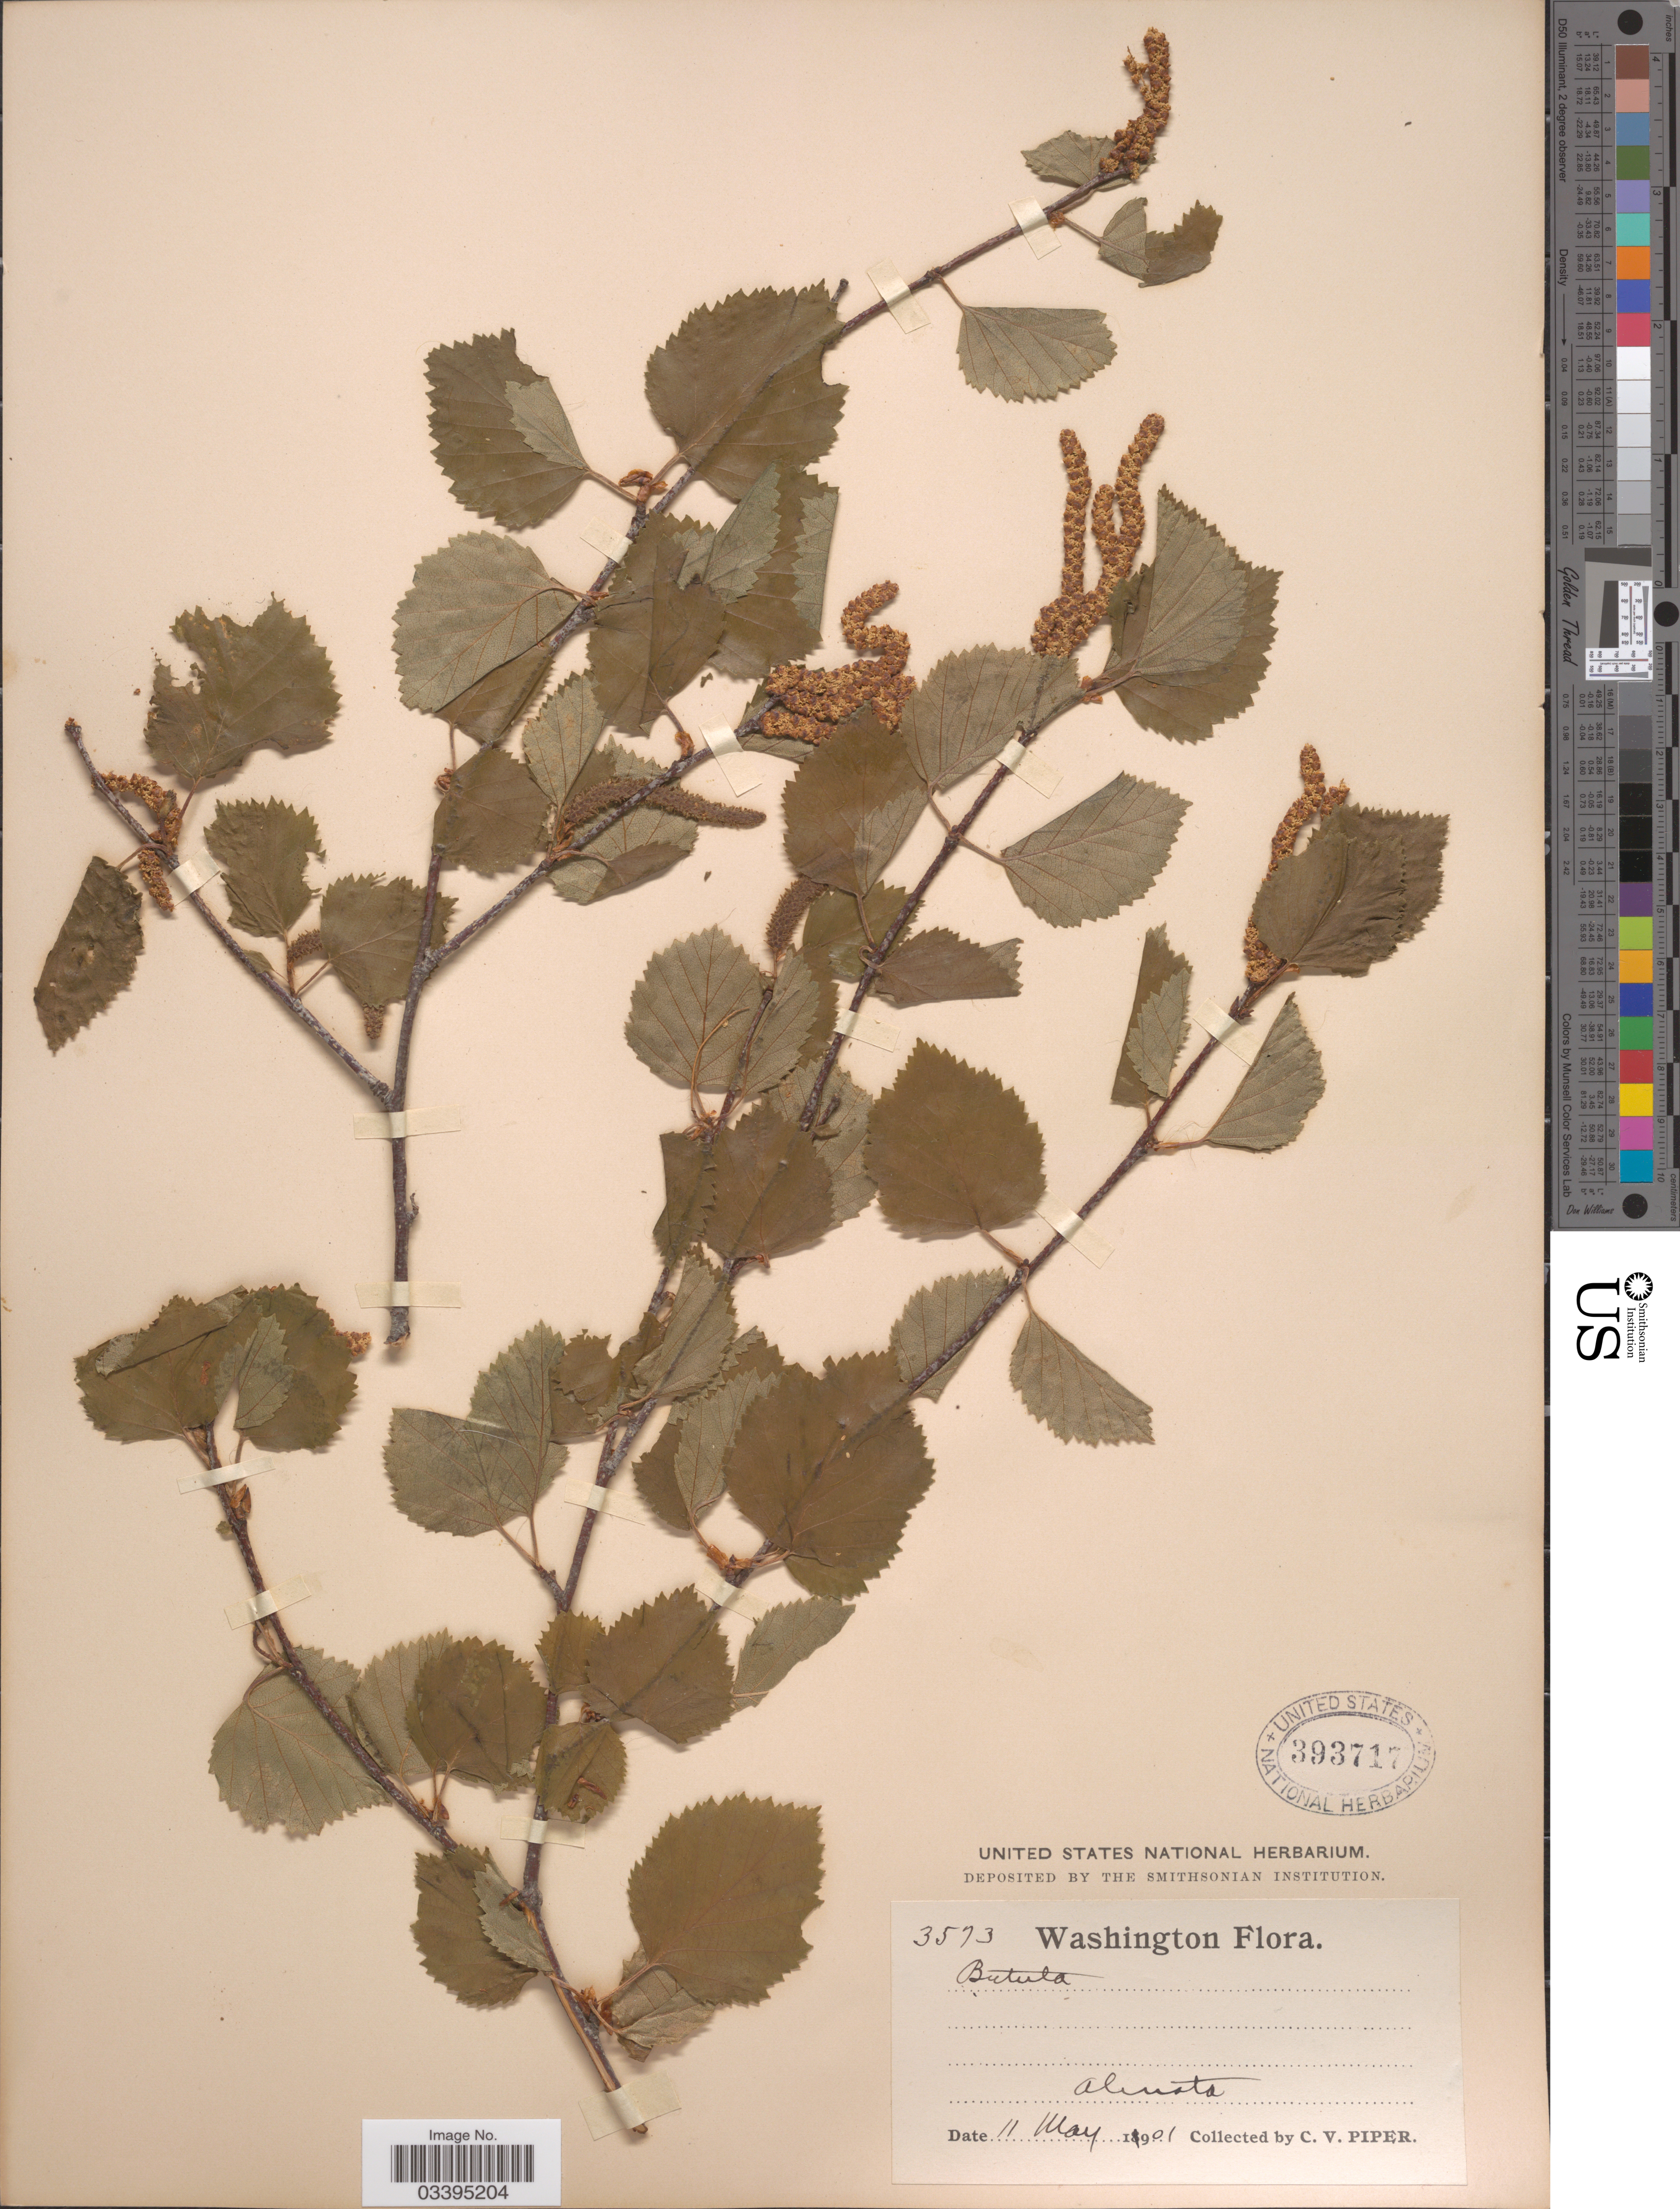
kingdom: Plantae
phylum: Tracheophyta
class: Magnoliopsida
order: Fagales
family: Betulaceae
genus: Betula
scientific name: Betula fontinalis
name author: Sarg.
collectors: C. V. Piper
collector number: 3573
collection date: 1901-05-11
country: United States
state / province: Washington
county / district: Whitman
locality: Almota.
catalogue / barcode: US 393717